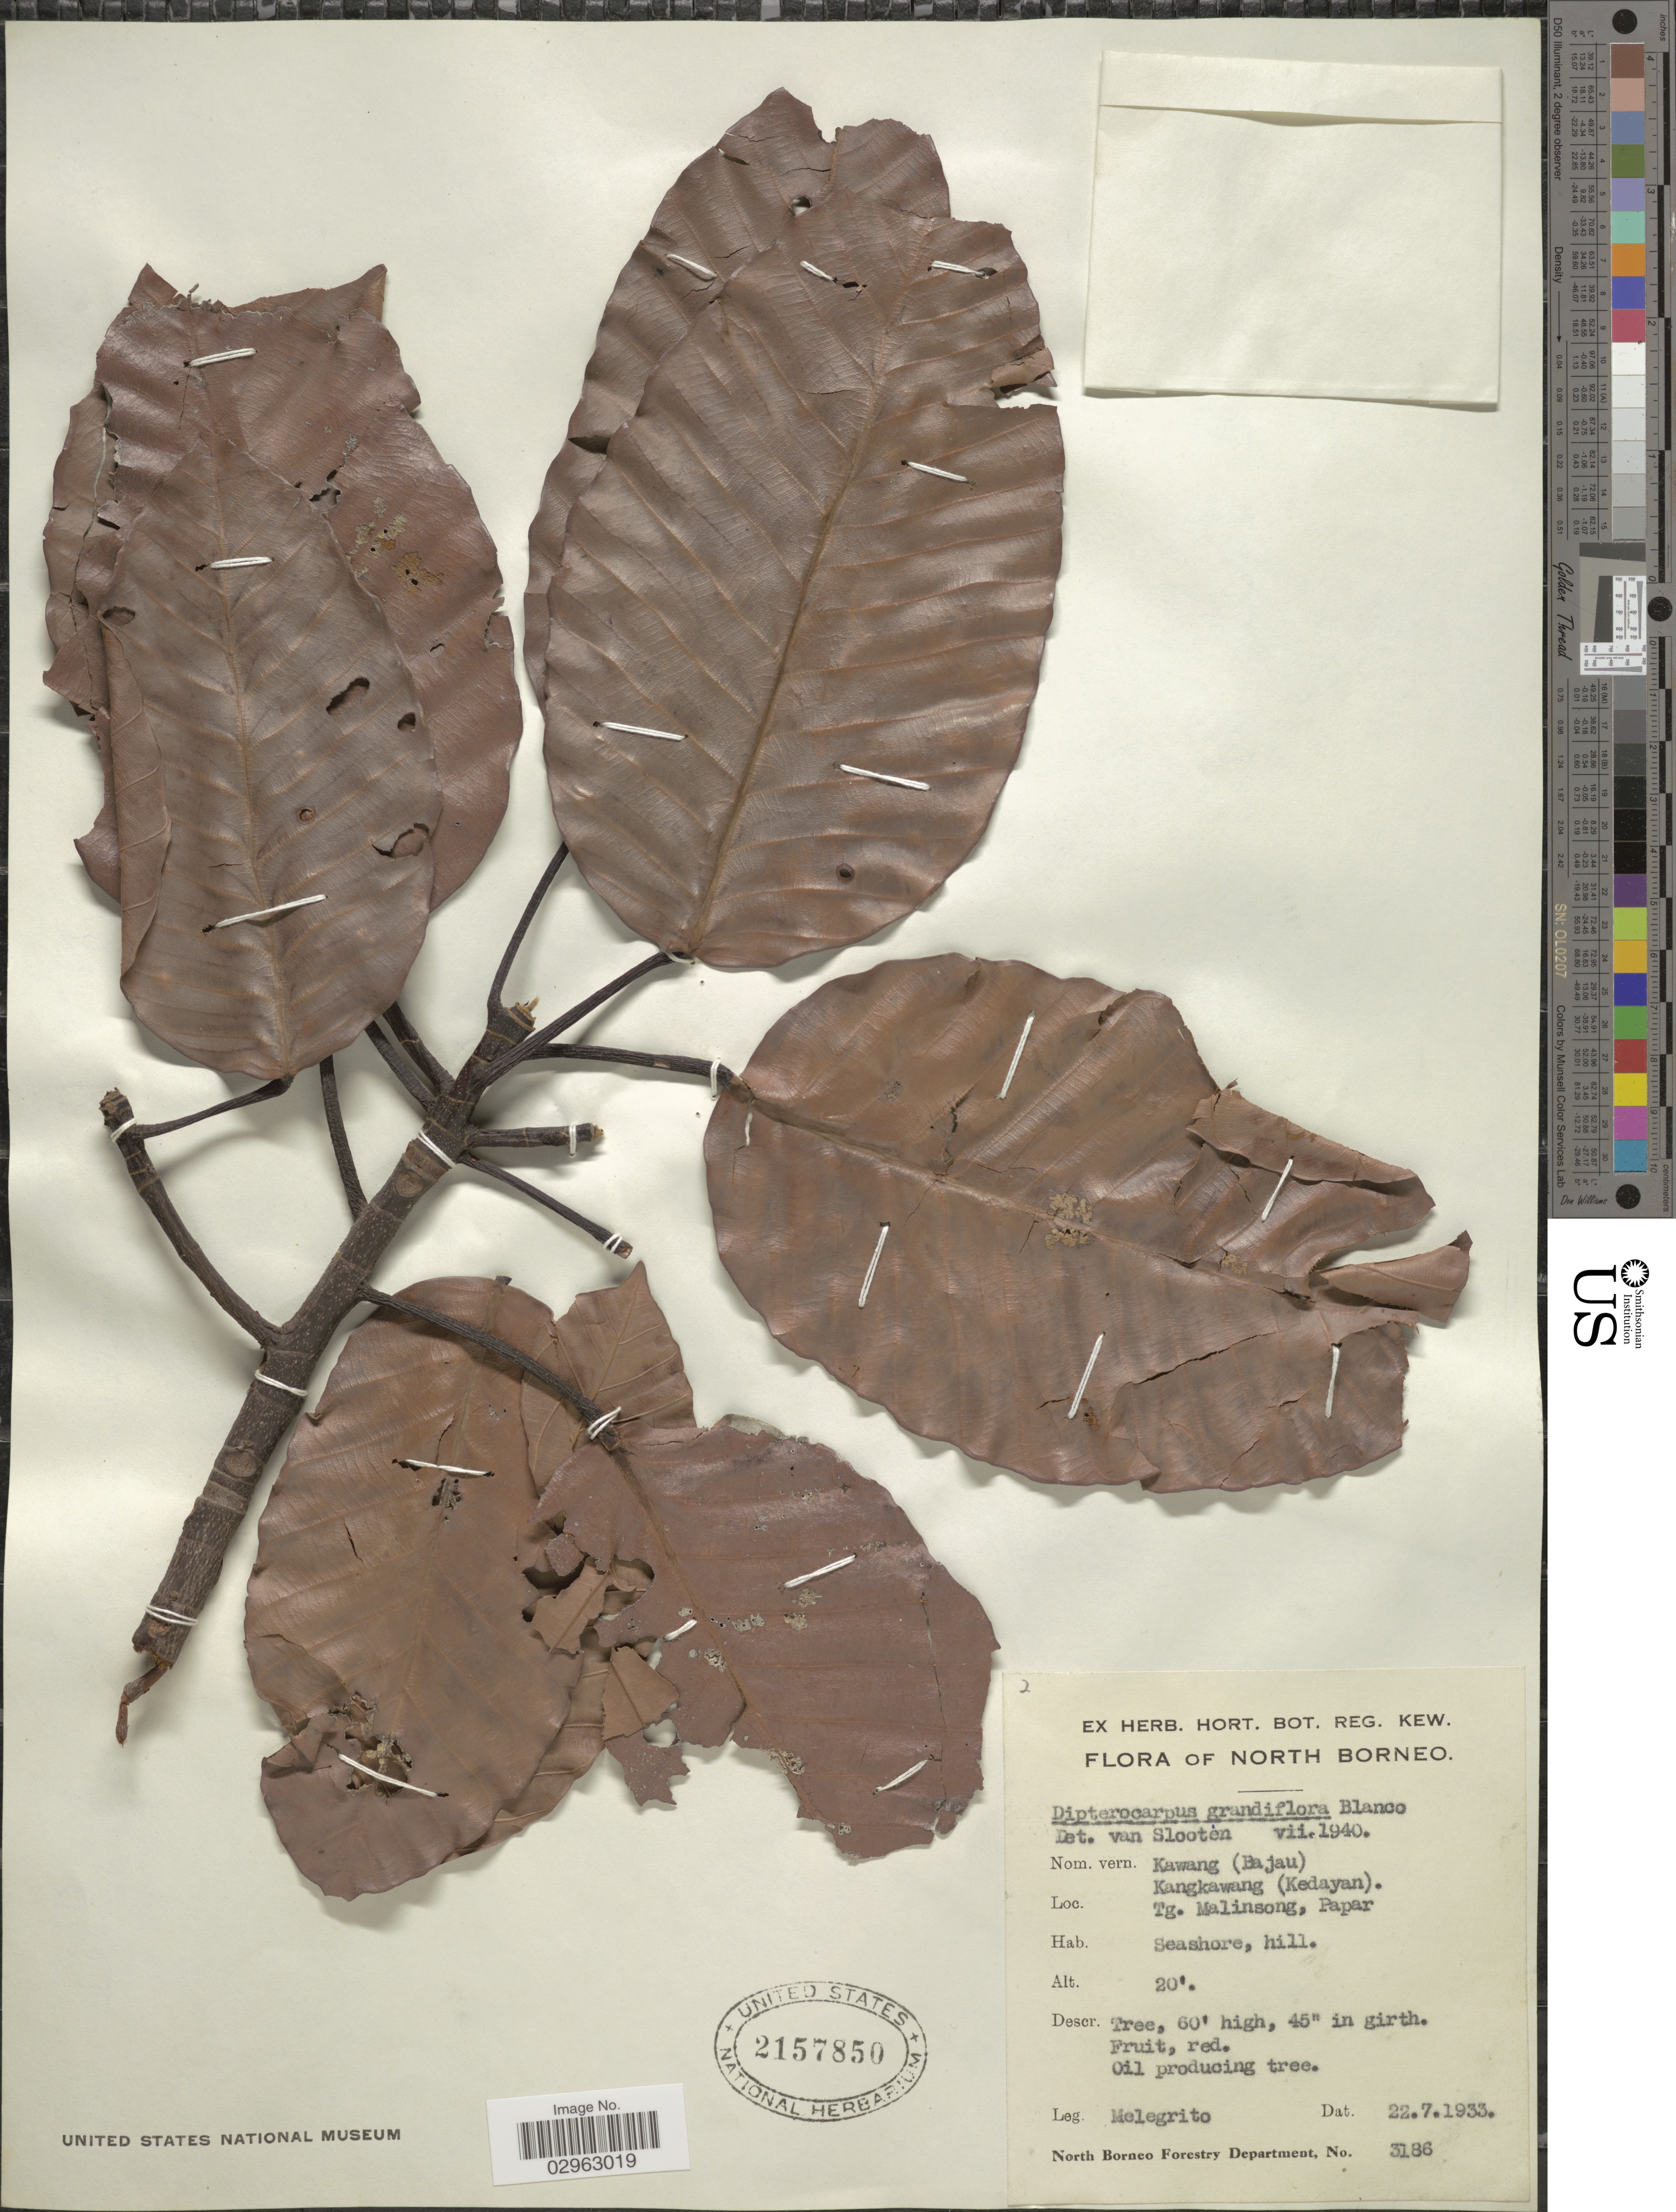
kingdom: Plantae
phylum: Tracheophyta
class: Magnoliopsida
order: Malvales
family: Dipterocarpaceae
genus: Dipterocarpus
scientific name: Dipterocarpus grandiflorus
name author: (Blanco) Blanco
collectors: Melegrito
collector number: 3186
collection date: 1933-07-22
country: Malaysia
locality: North Borneo.Tg. Malinsong, Papar.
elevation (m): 6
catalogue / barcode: US 2157850